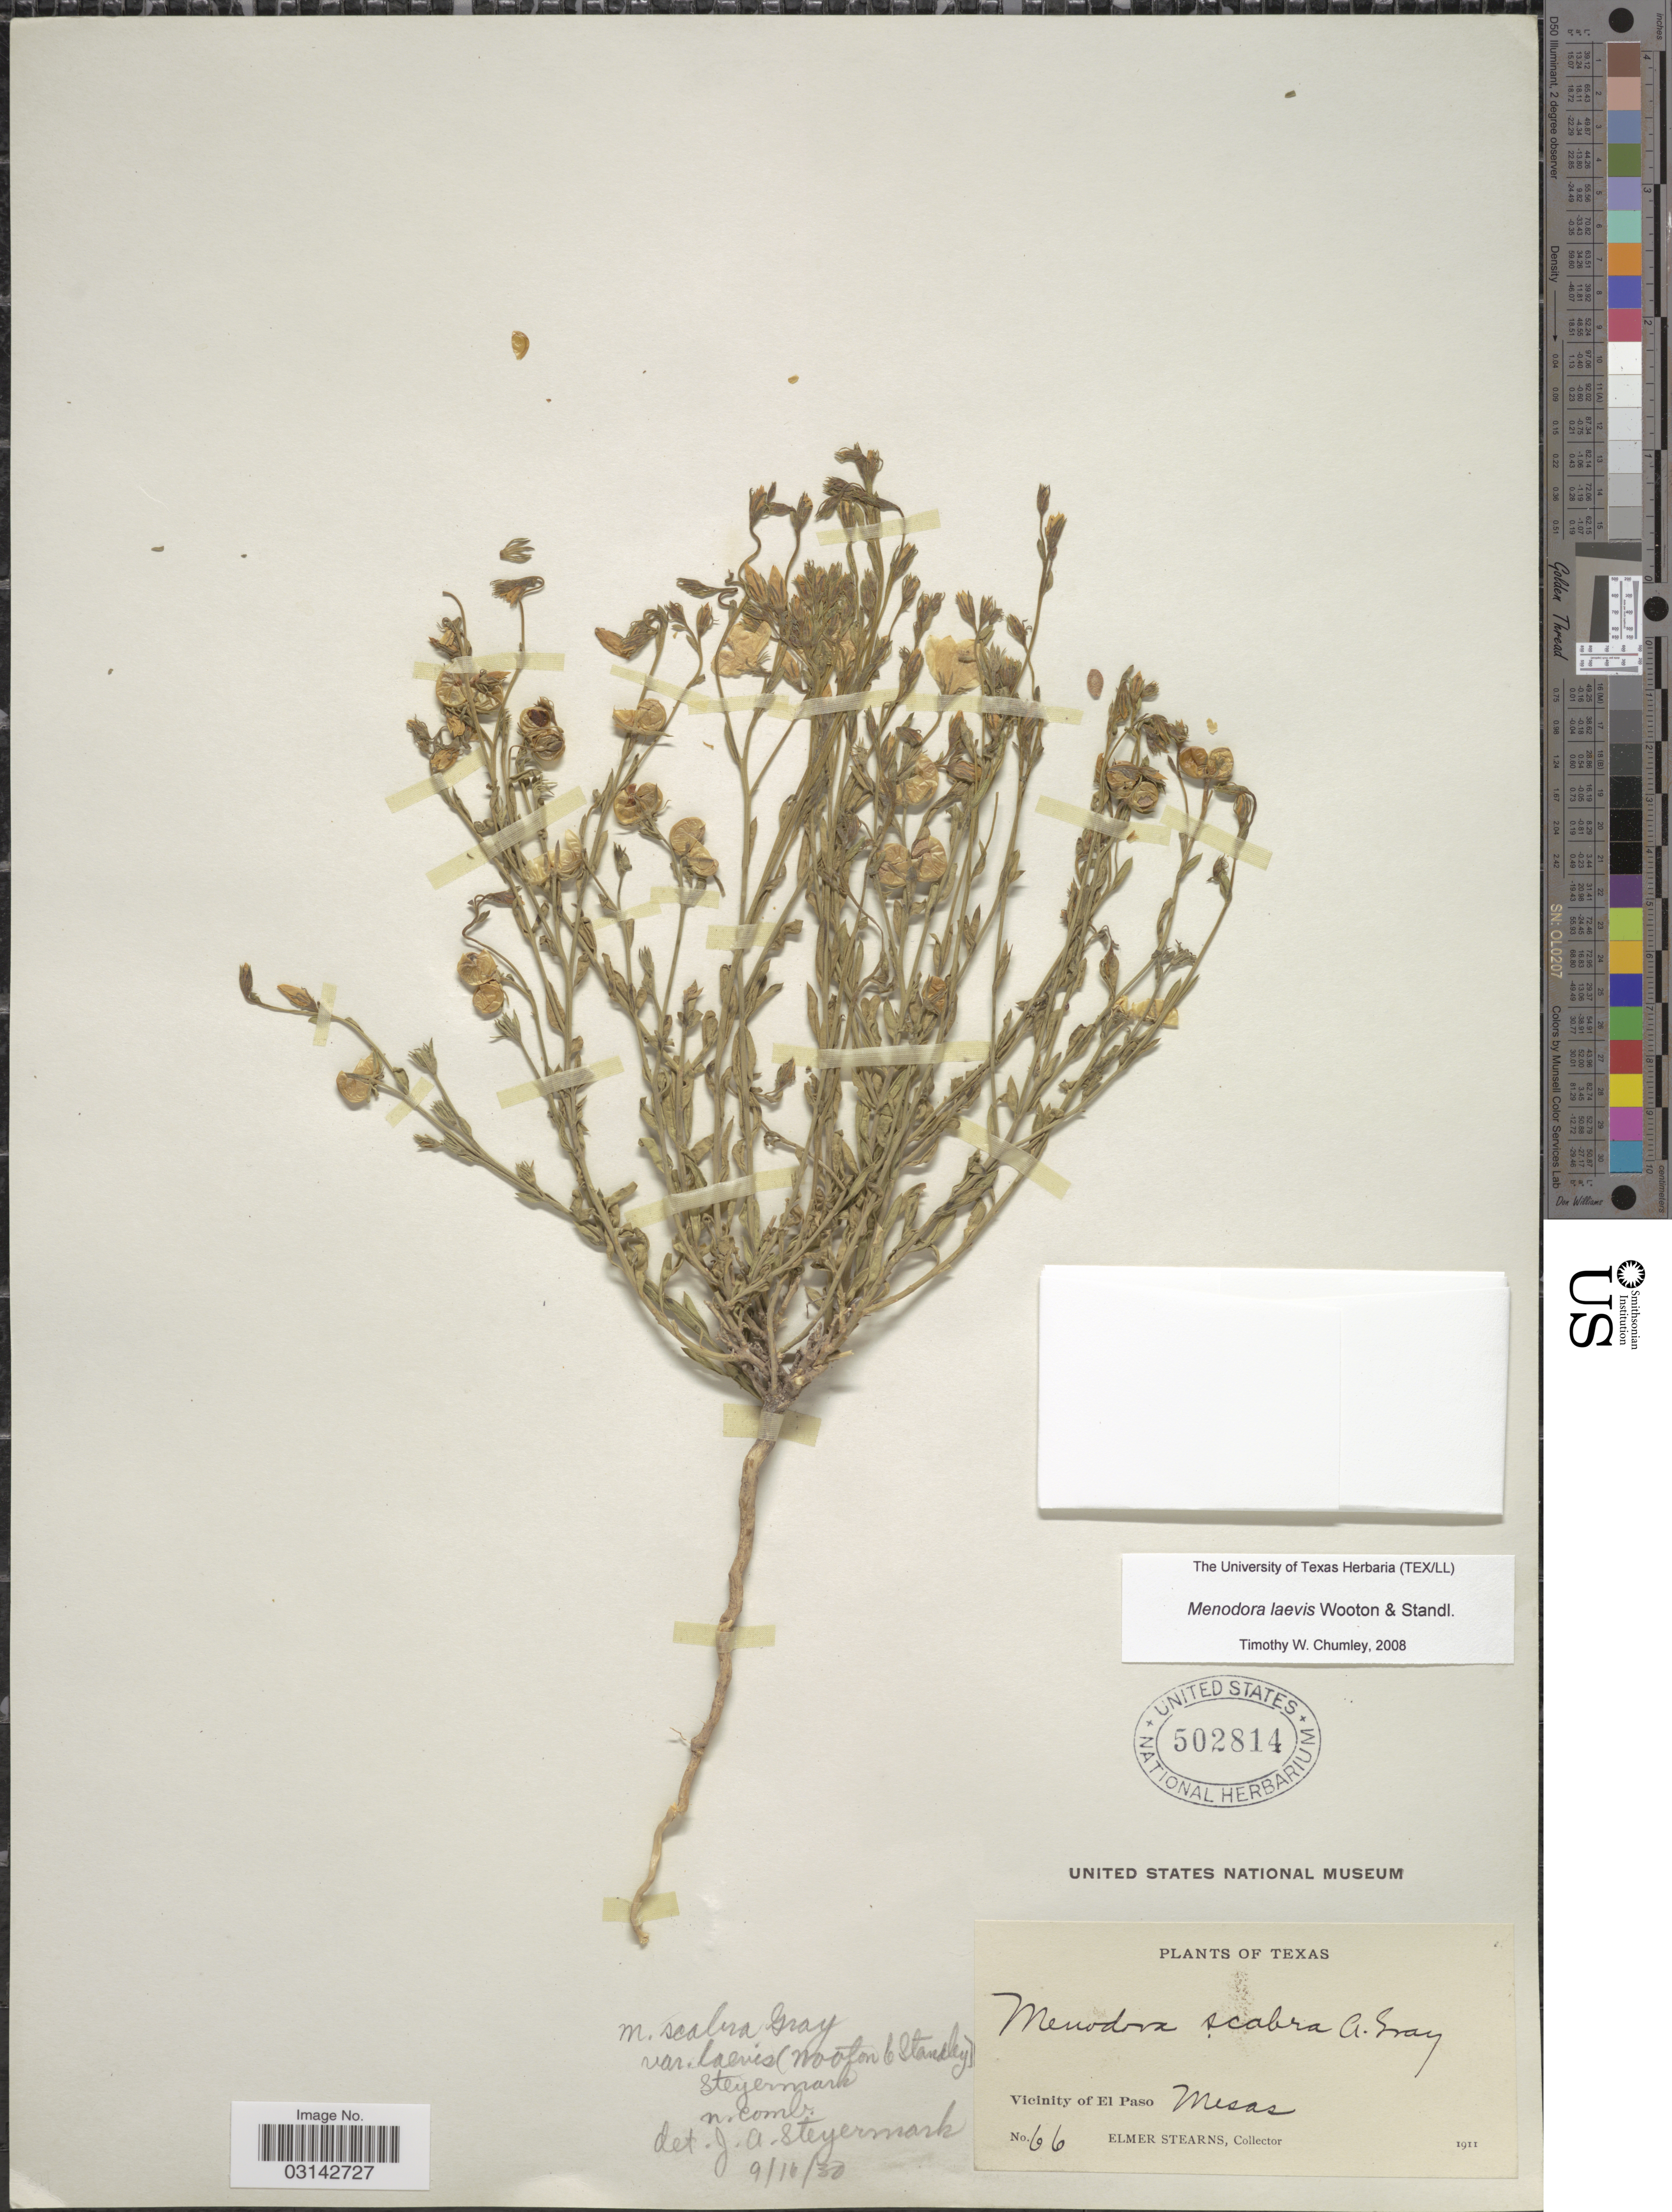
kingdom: Plantae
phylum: Tracheophyta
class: Magnoliopsida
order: Lamiales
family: Oleaceae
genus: Menodora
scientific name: Menodora laevis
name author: Wooton & Standl.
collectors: E. Stearns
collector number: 66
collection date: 1911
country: United States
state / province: Texas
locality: Vicinity of El Paso, Mesas.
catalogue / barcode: US 502814